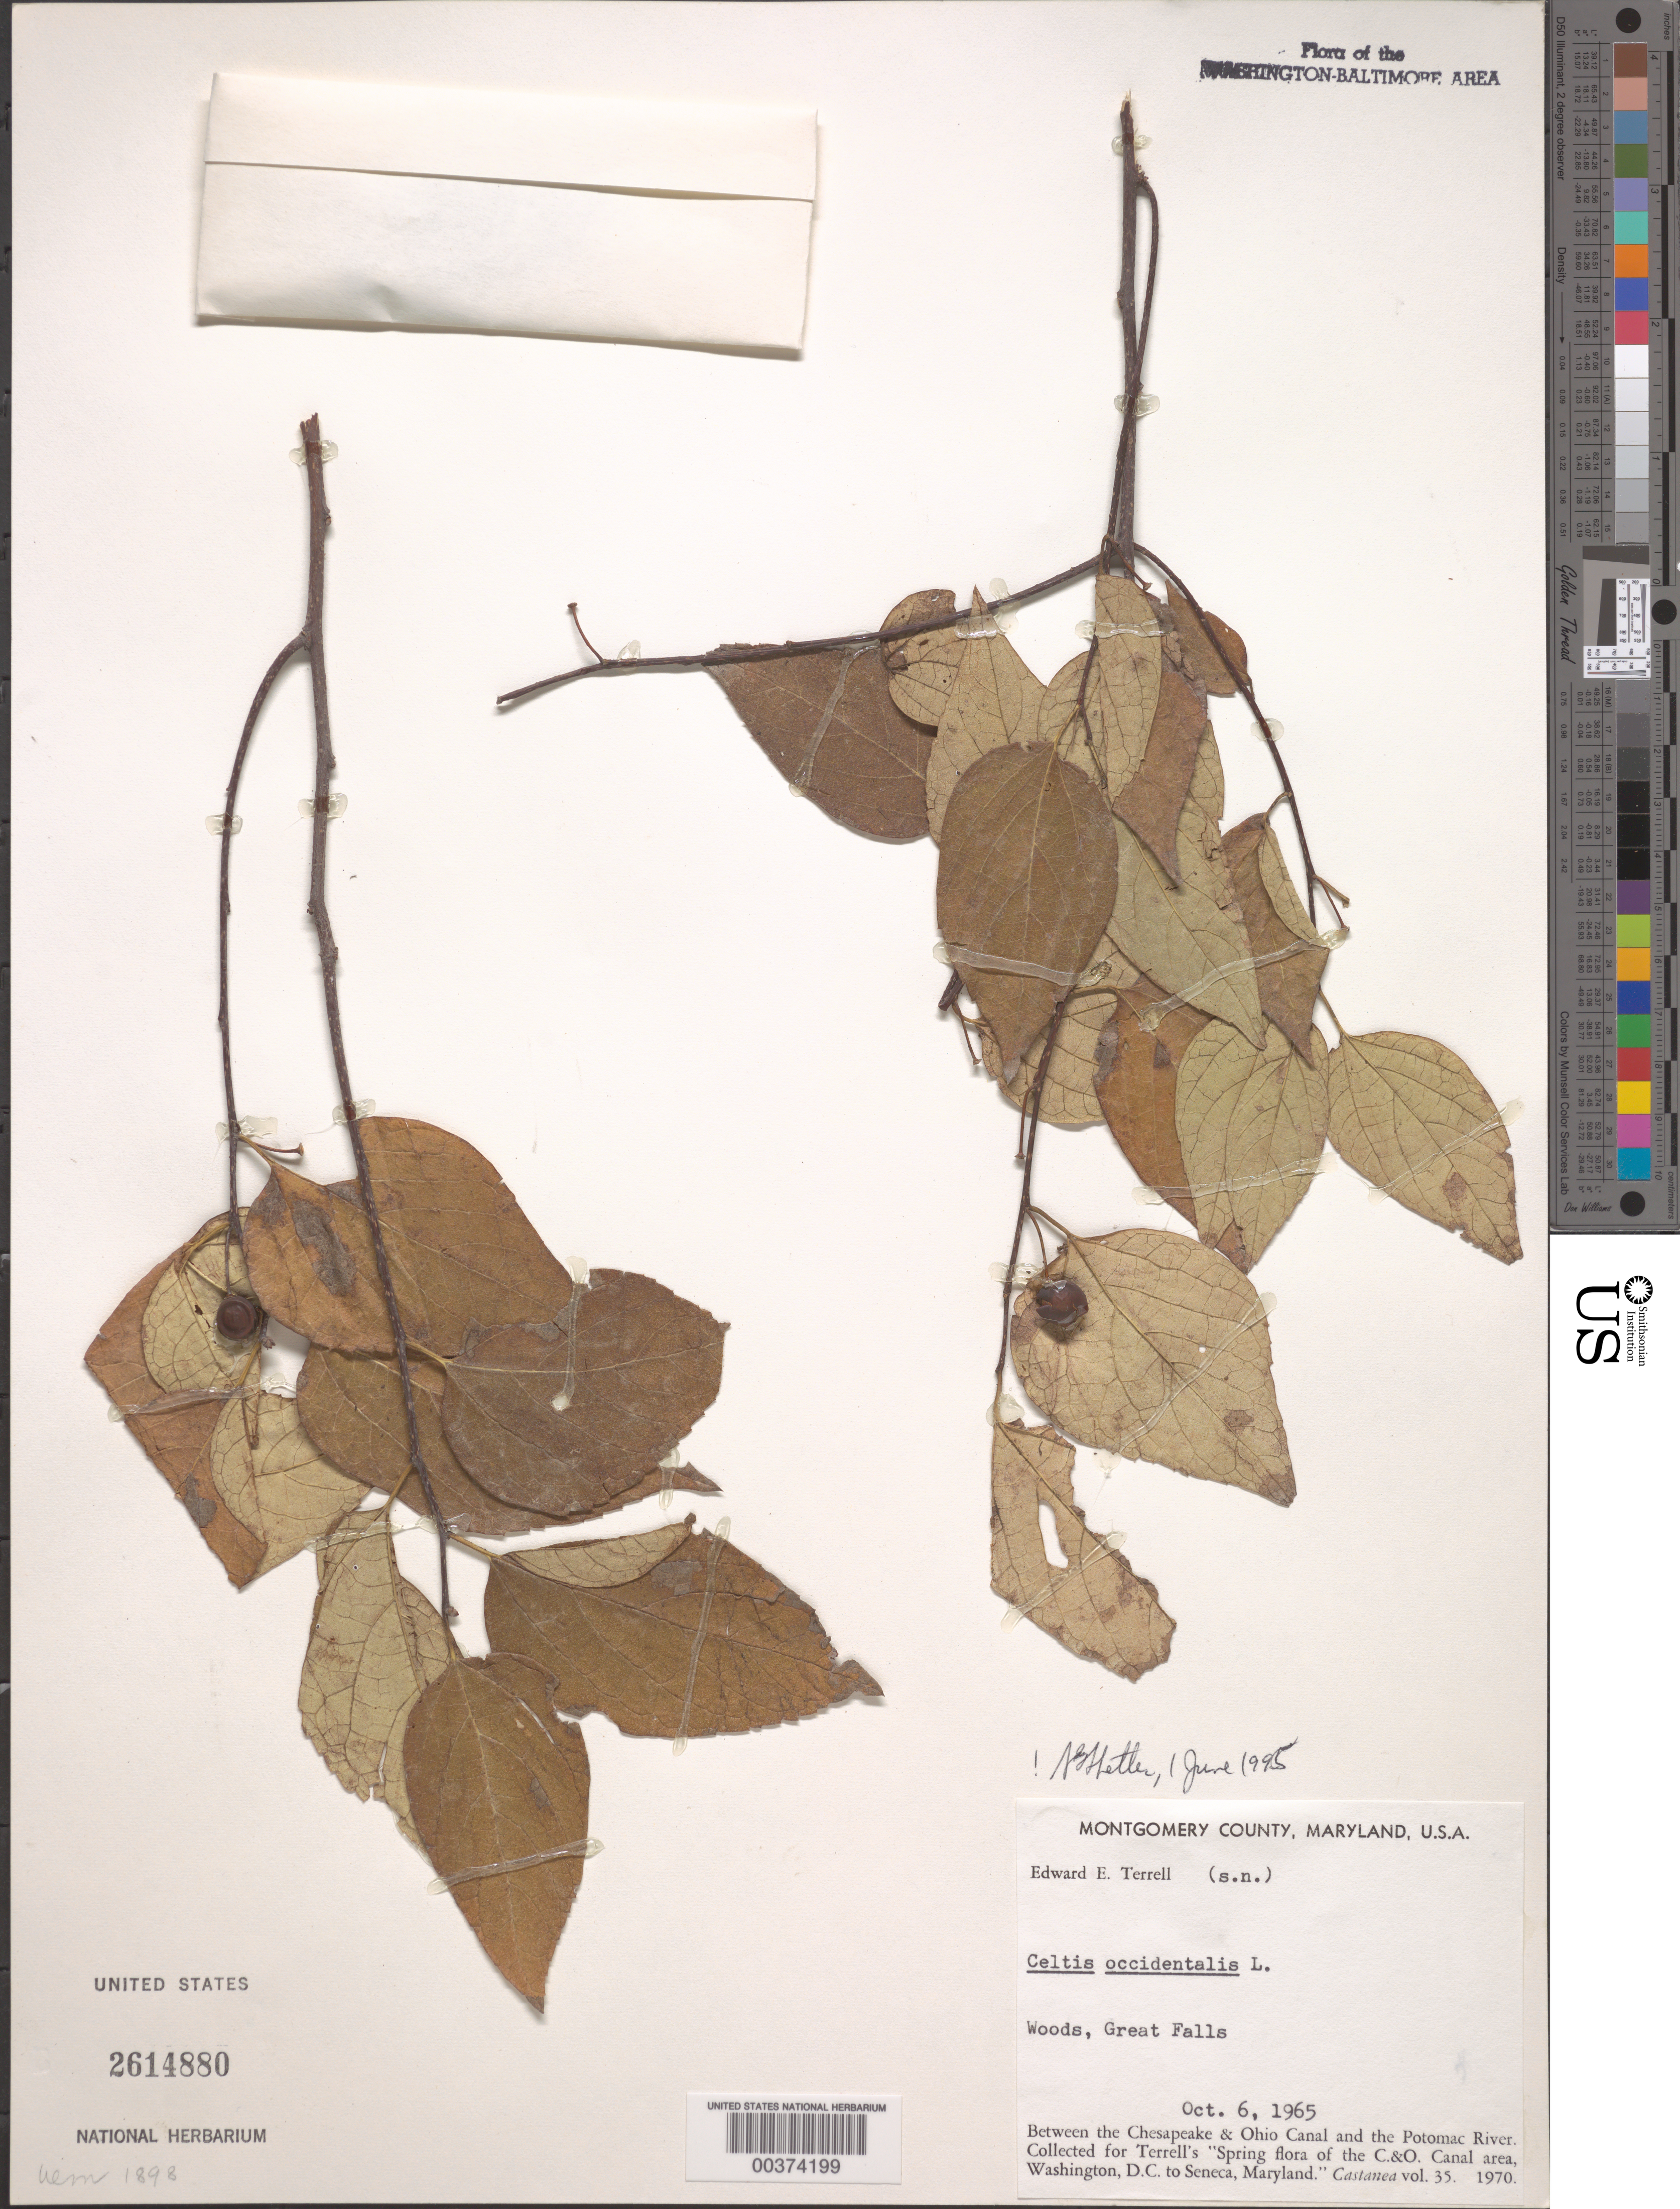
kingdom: Plantae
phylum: Tracheophyta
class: Magnoliopsida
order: Rosales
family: Cannabaceae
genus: Celtis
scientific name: Celtis occidentalis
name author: L.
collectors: E. E. Terrell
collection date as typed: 06 Oct 1965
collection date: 1965-10-06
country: United States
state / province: Maryland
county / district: Montgomery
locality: Great Falls C. & O. Canal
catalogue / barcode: US 2614880